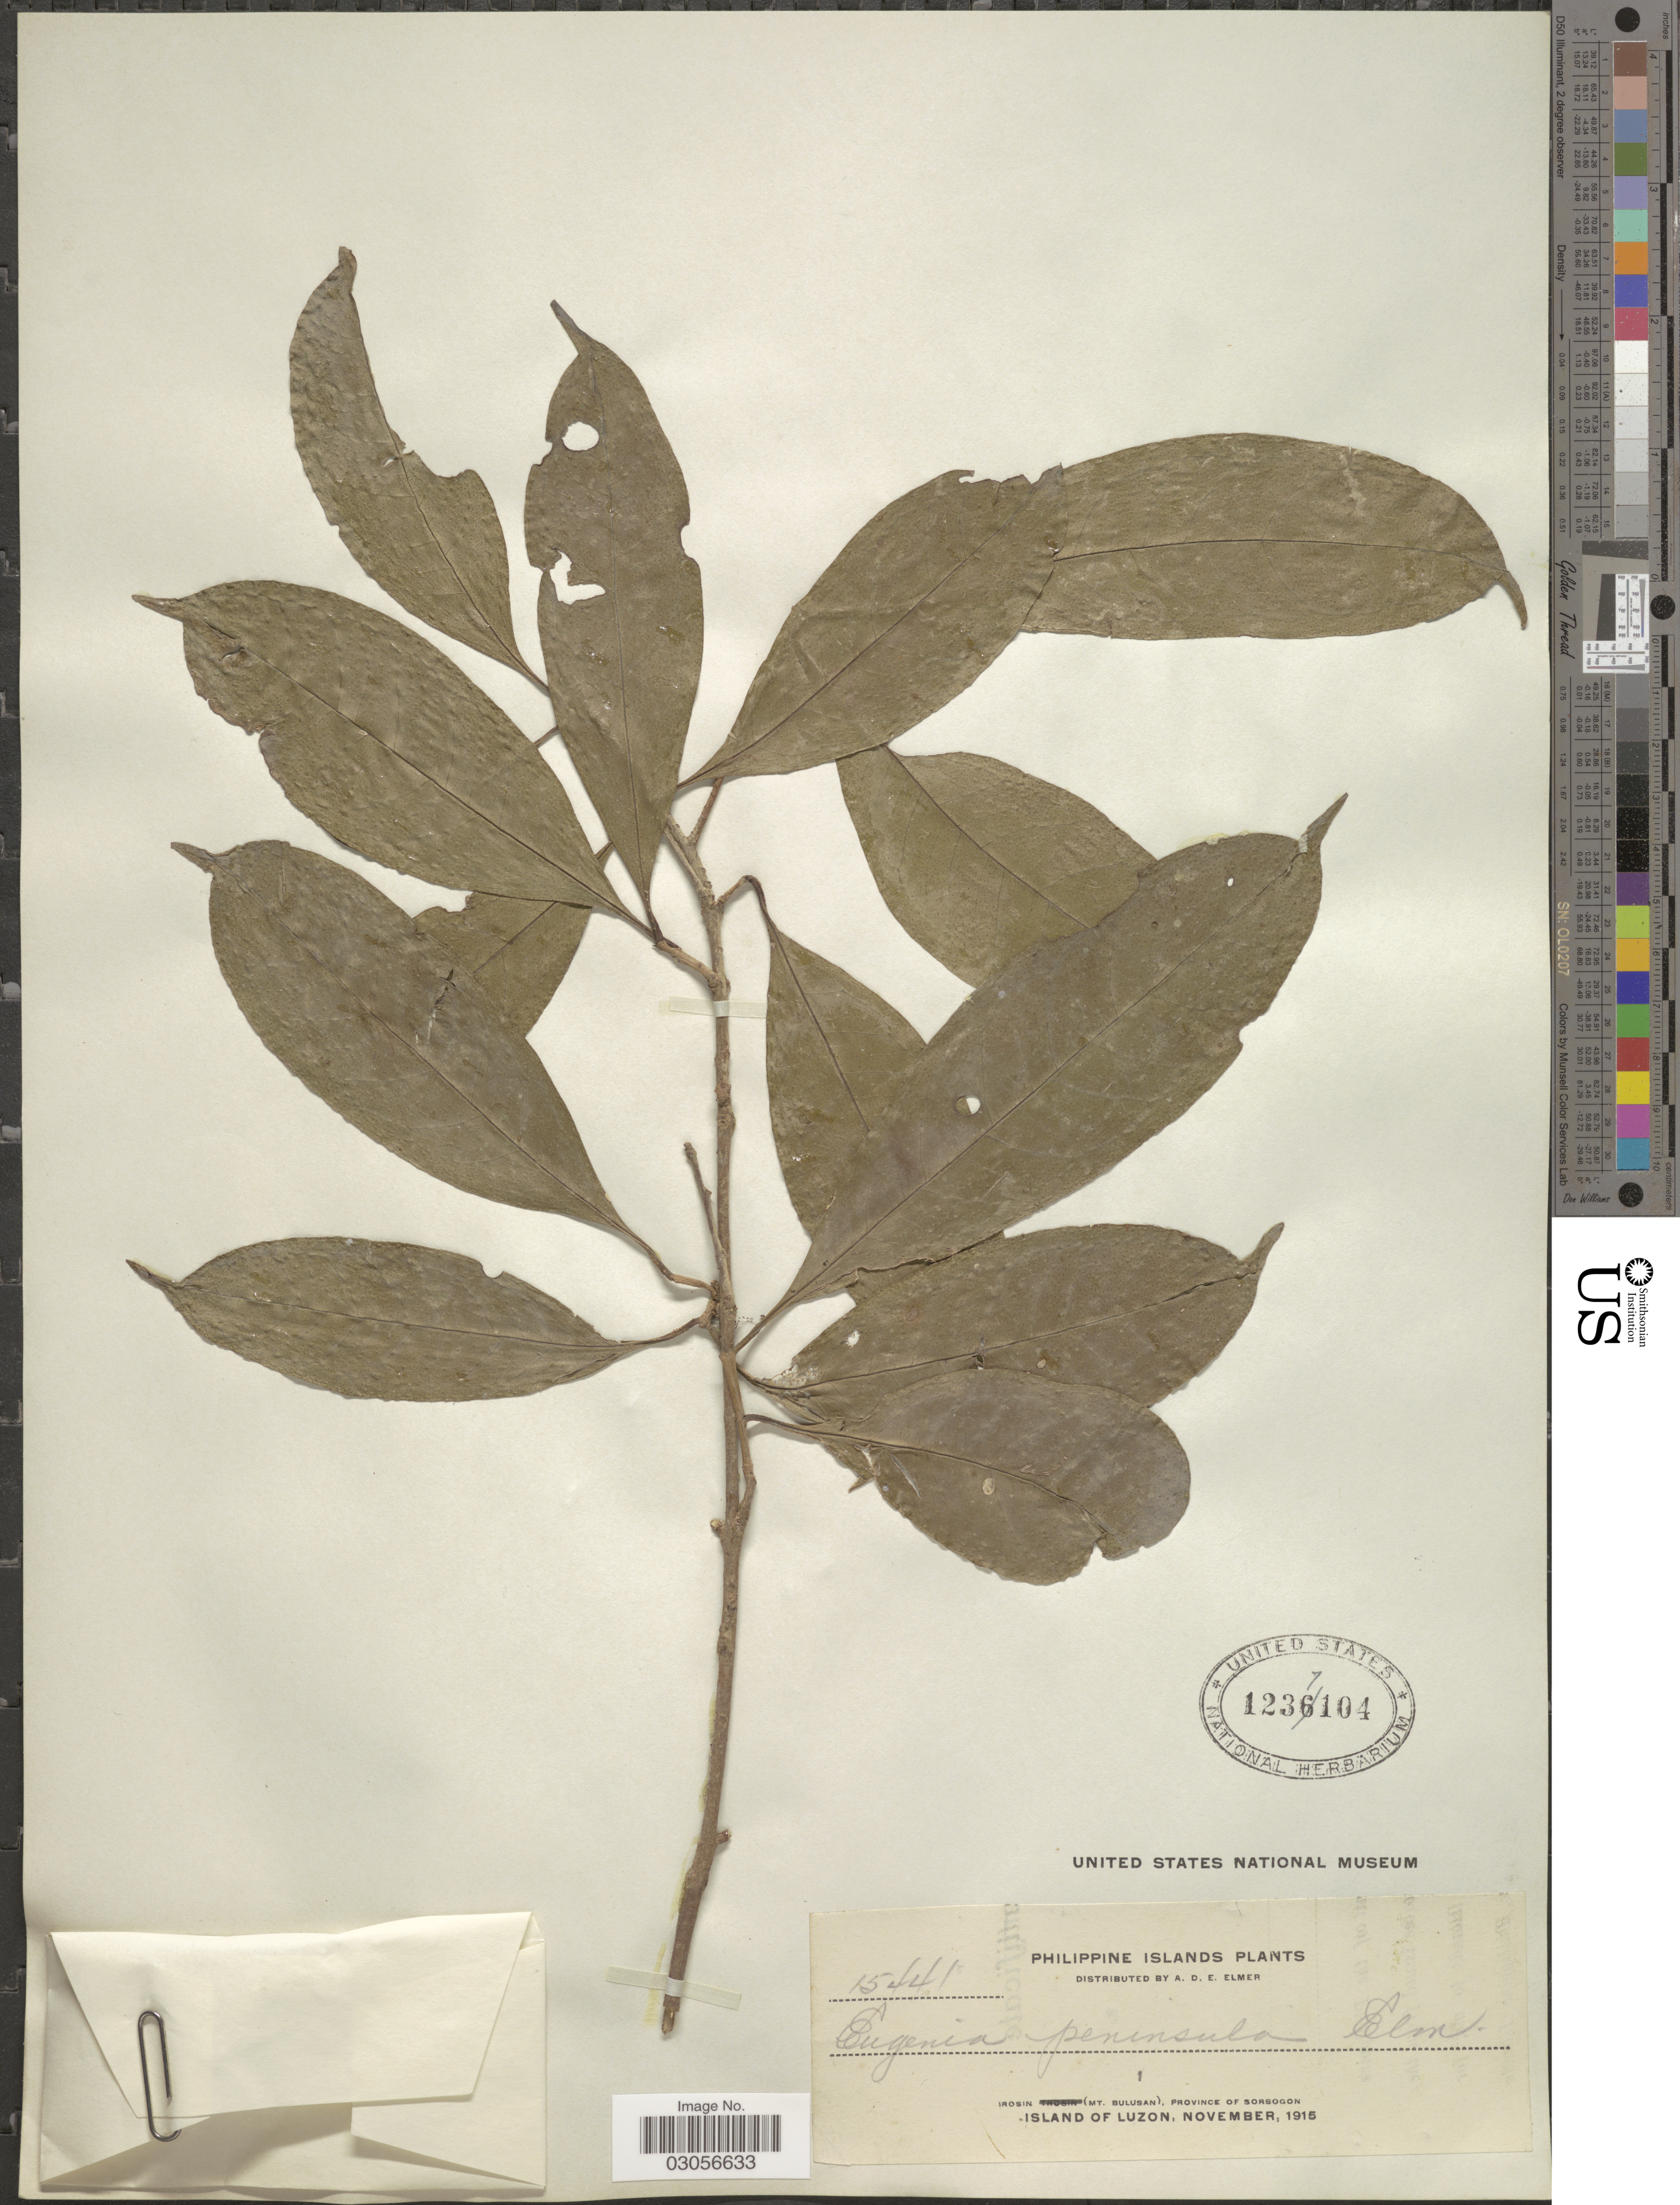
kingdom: Plantae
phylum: Tracheophyta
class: Magnoliopsida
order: Myrtales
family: Myrtaceae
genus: Syzygium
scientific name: Syzygium tripinnatum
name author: (Blanco) Merr.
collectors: A. D. E. Elmer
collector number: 15441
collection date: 1915-11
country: Philippines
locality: Philippine Islands. Irosin (Mt. Bulusan), Province of Sorsogon. Island of Luzon.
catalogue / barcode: US 1237104